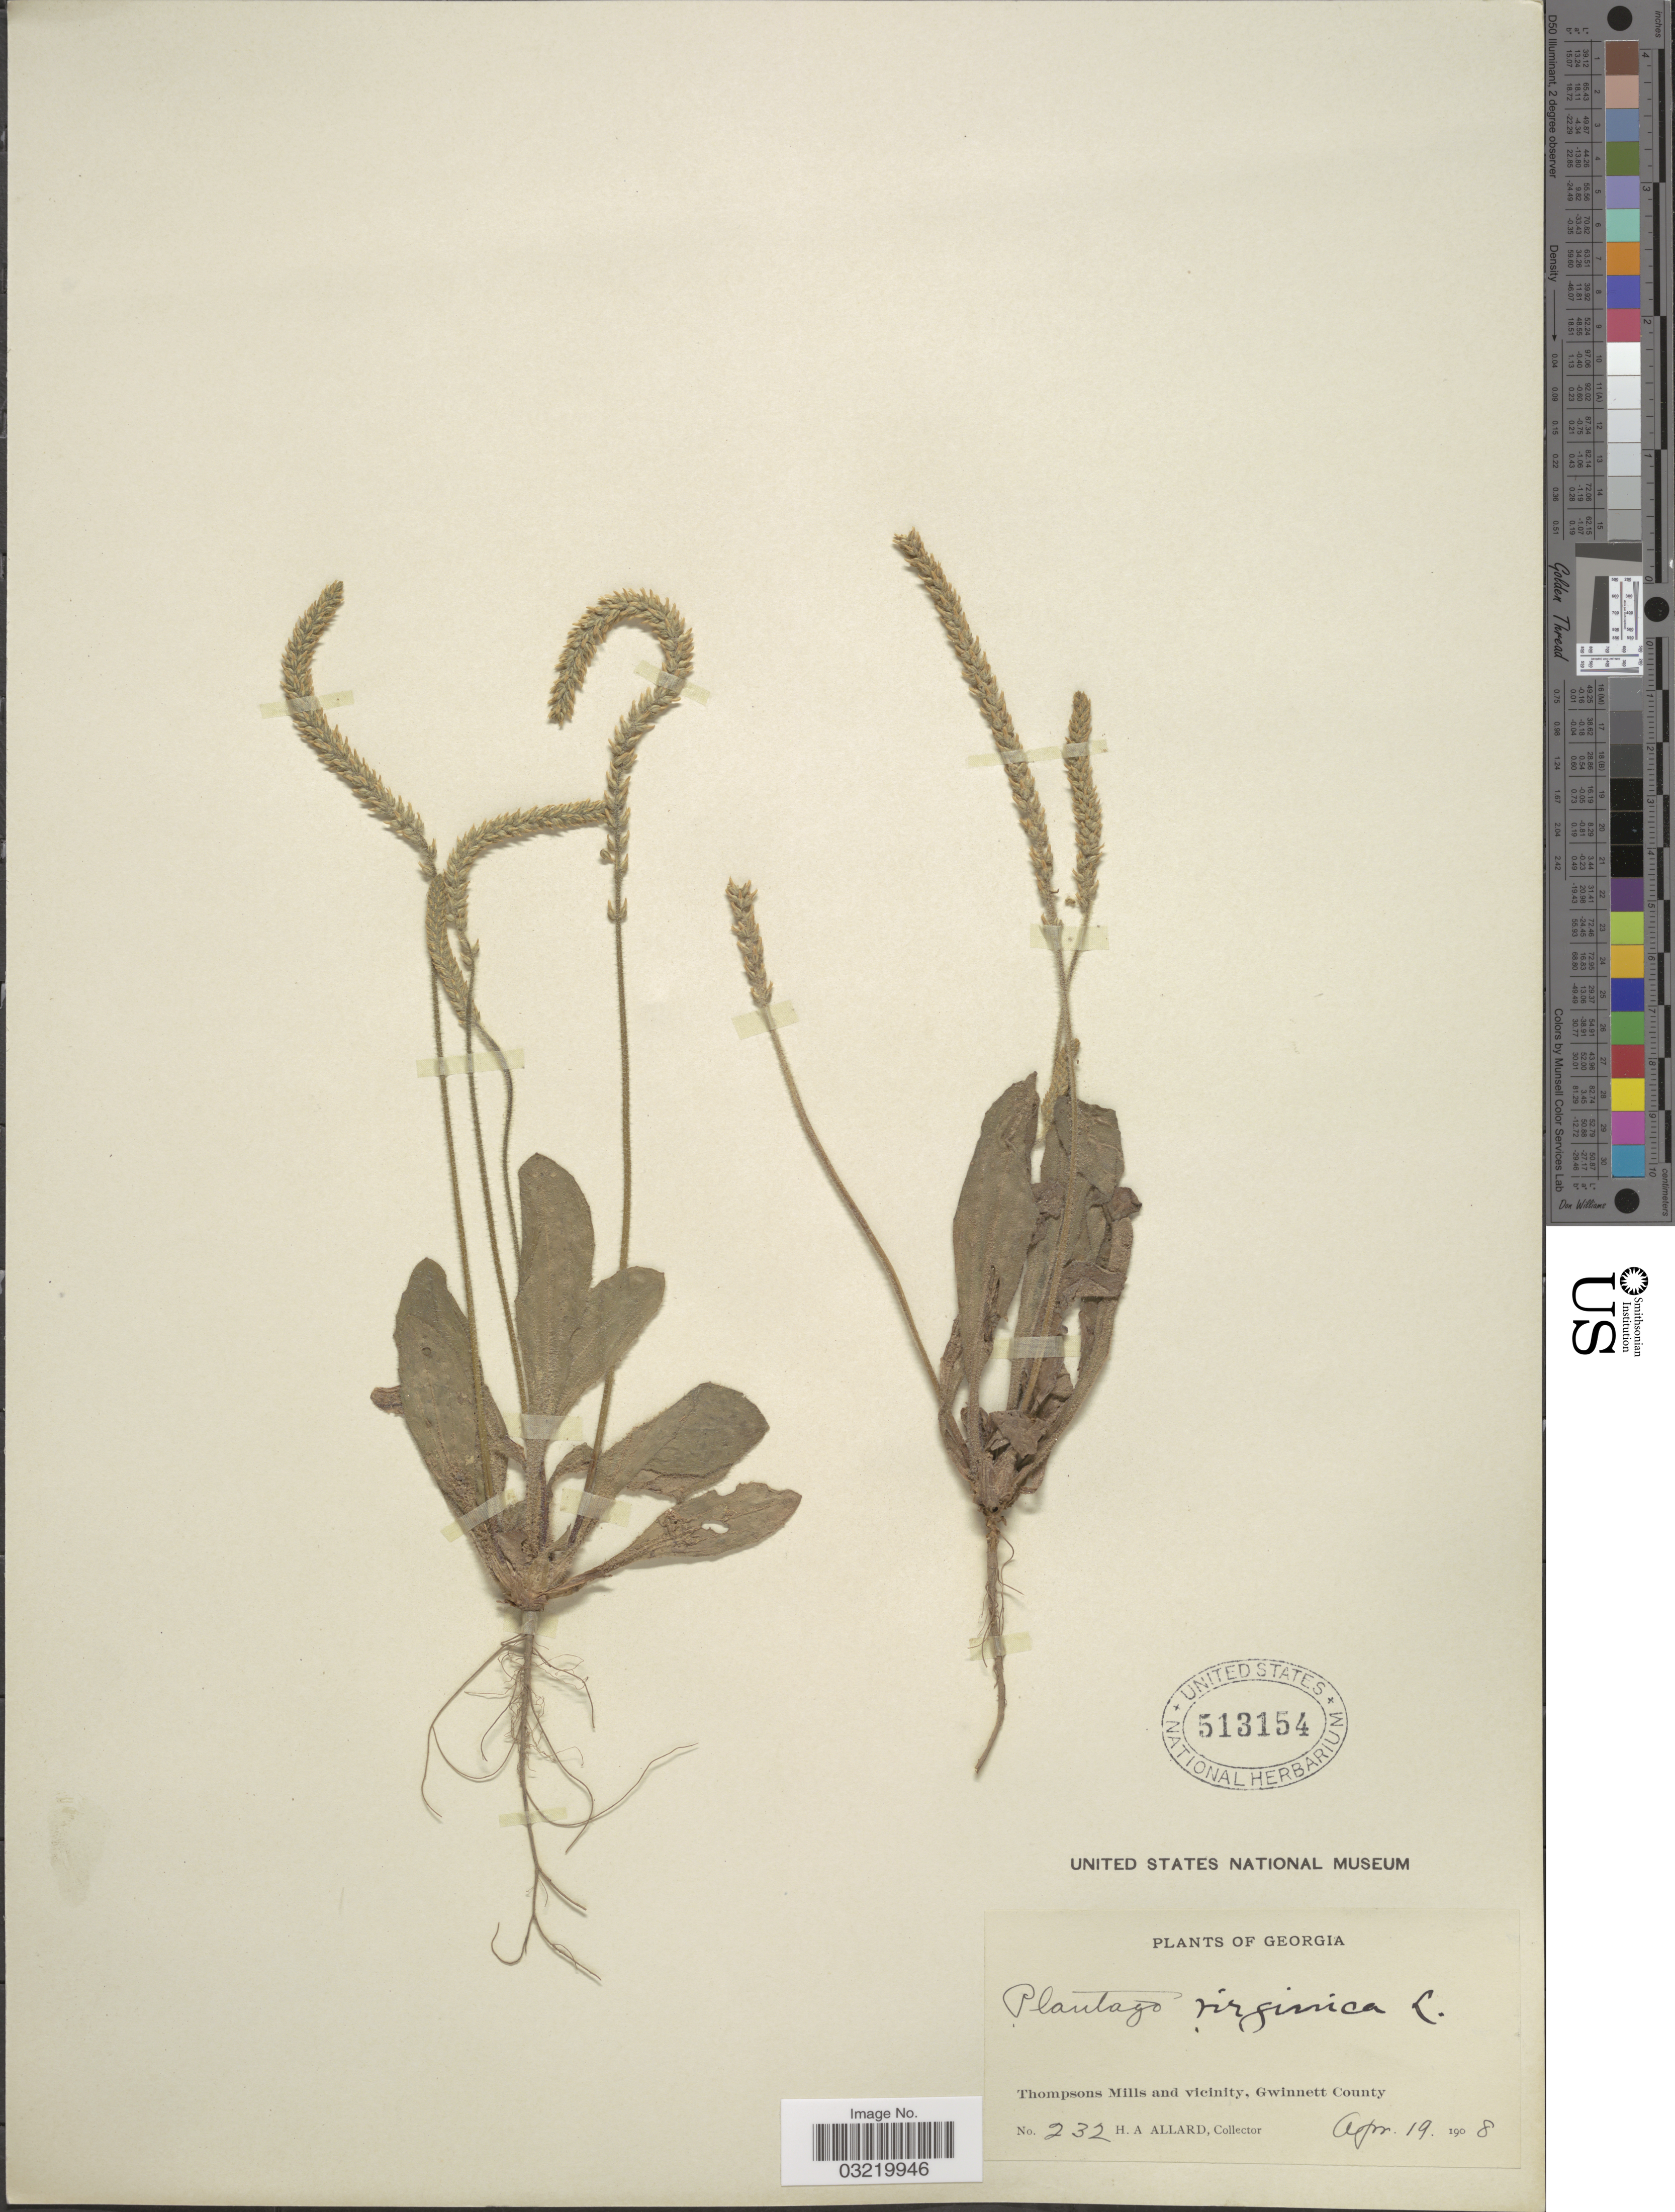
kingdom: Plantae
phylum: Tracheophyta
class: Magnoliopsida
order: Lamiales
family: Plantaginaceae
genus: Plantago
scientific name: Plantago virginica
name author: L.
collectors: H. A. Allard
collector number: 232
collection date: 1908-04-19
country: United States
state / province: Georgia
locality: Thompsons Mills and vicinity, Gwinnett County.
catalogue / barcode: US 513154